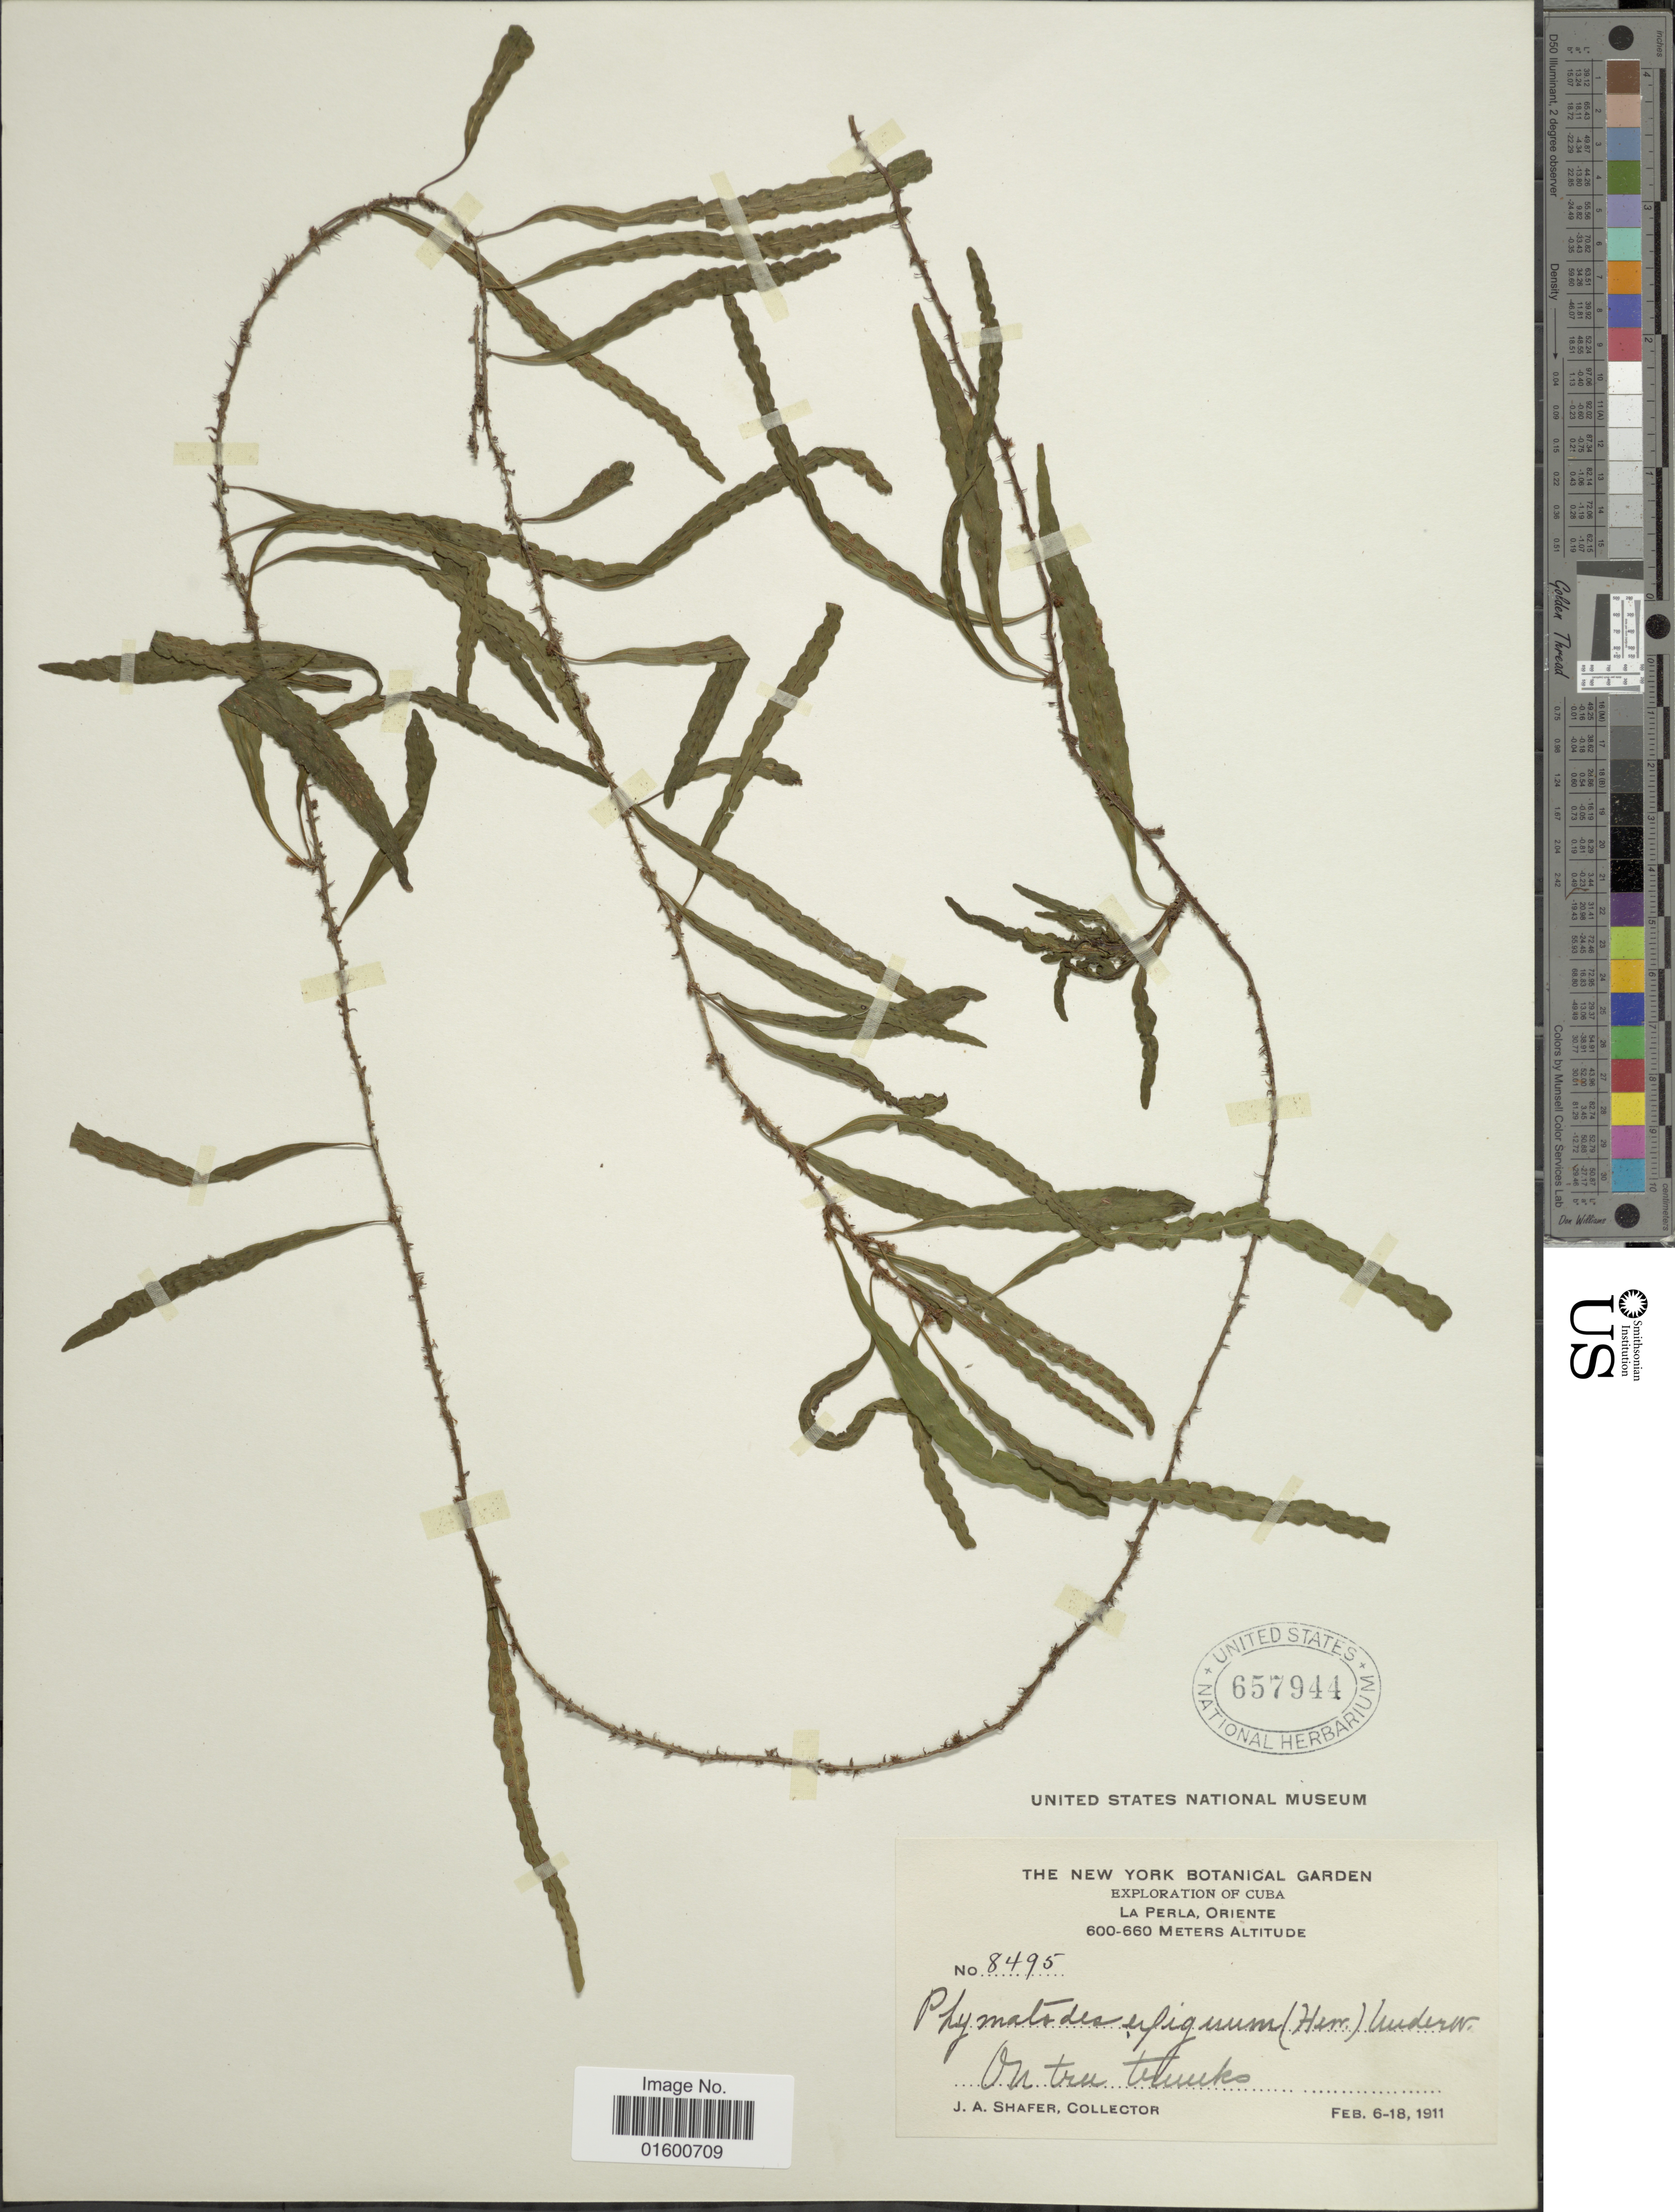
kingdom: Plantae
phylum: Tracheophyta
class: Polypodiopsida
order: Polypodiales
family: Polypodiaceae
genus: Microgramma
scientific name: Microgramma heterophylla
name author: (L.) Wherry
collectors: J. A. Shafer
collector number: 8495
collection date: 1911-02-06/1911-02-18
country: Cuba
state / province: Oriente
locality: La Perla, Oriente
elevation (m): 600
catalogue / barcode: US 657944